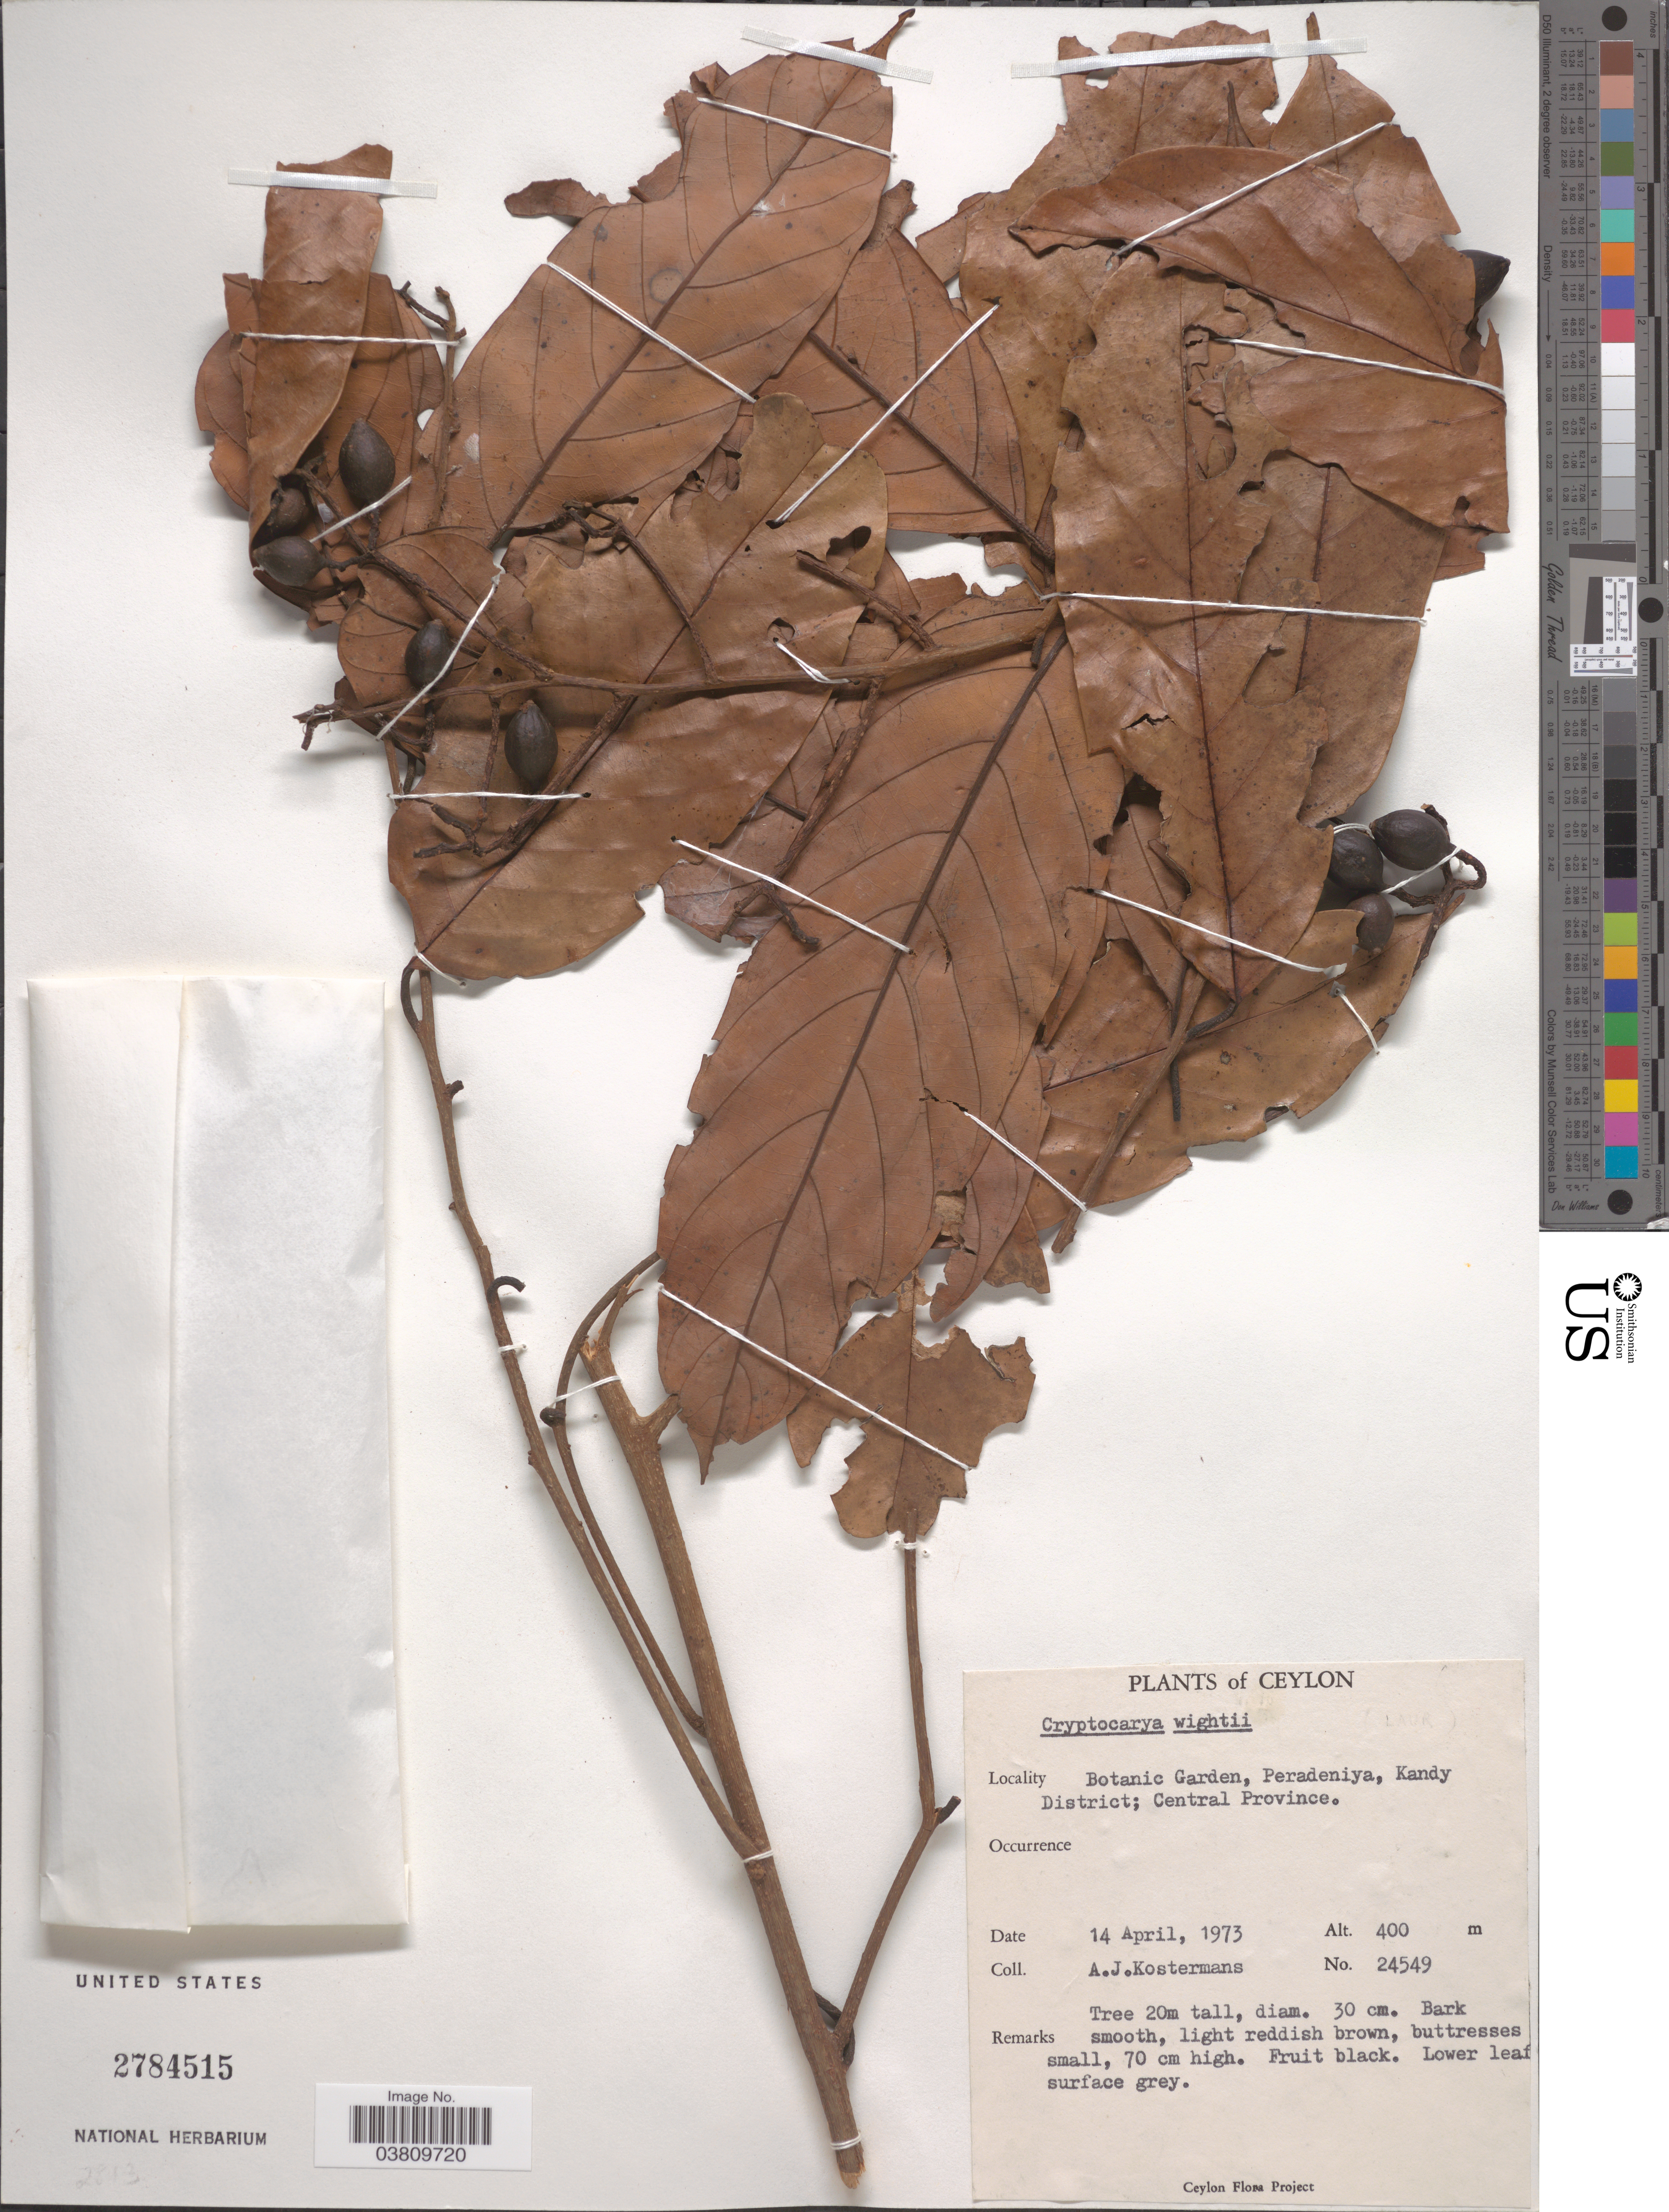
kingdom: Plantae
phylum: Tracheophyta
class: Magnoliopsida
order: Laurales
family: Lauraceae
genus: Cryptocarya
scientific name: Cryptocarya wightiana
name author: Thwaites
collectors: A. J. G. Kostermans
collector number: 24549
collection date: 1973-04-14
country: Sri Lanka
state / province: Central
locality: Ceylon. Botanic Garden, Peradeniya, Kandy District.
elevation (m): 400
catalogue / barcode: US 2784515